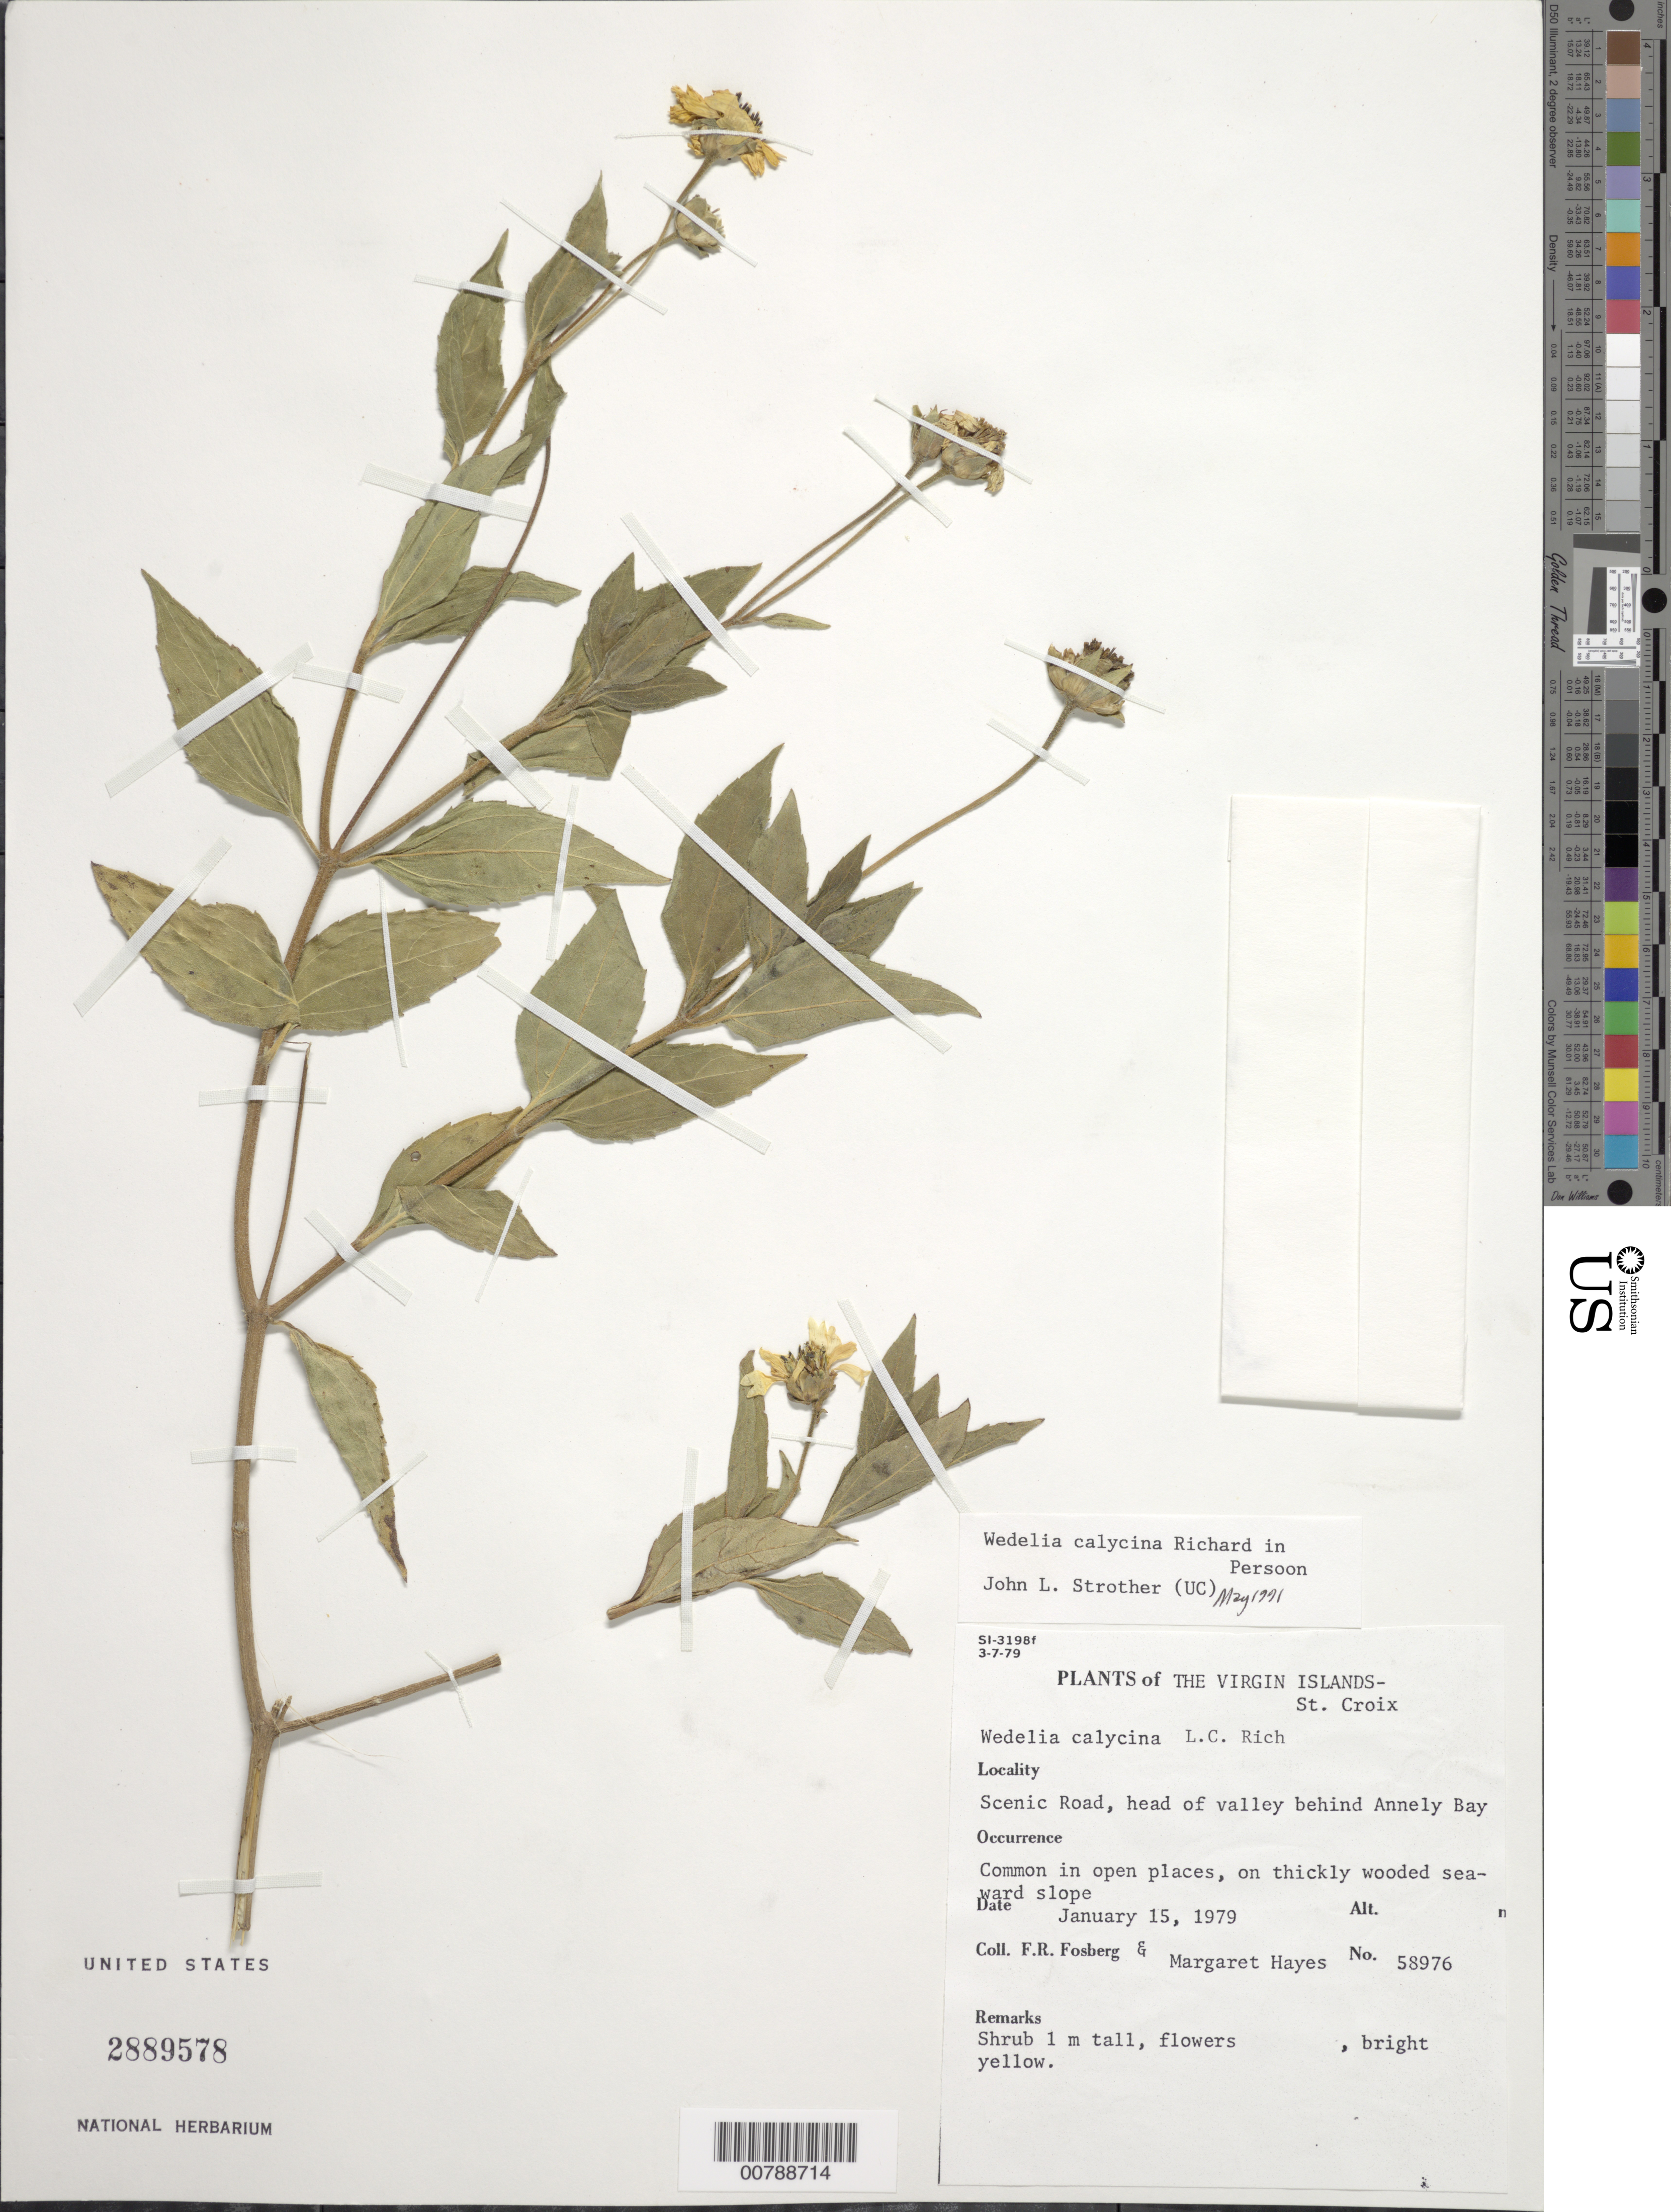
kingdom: Plantae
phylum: Tracheophyta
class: Magnoliopsida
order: Asterales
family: Asteraceae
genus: Wedelia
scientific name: Wedelia calycina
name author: Rich.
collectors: F. R. Fosberg & M. Hayes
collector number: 58976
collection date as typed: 15 Jan 1979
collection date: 1979-01-15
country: U.S. Virgin Islands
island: St. Croix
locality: Scenic Road, head of valley behind Annely Bay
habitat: Common in open places, on thickly wooded seaward slope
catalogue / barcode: US 2889578